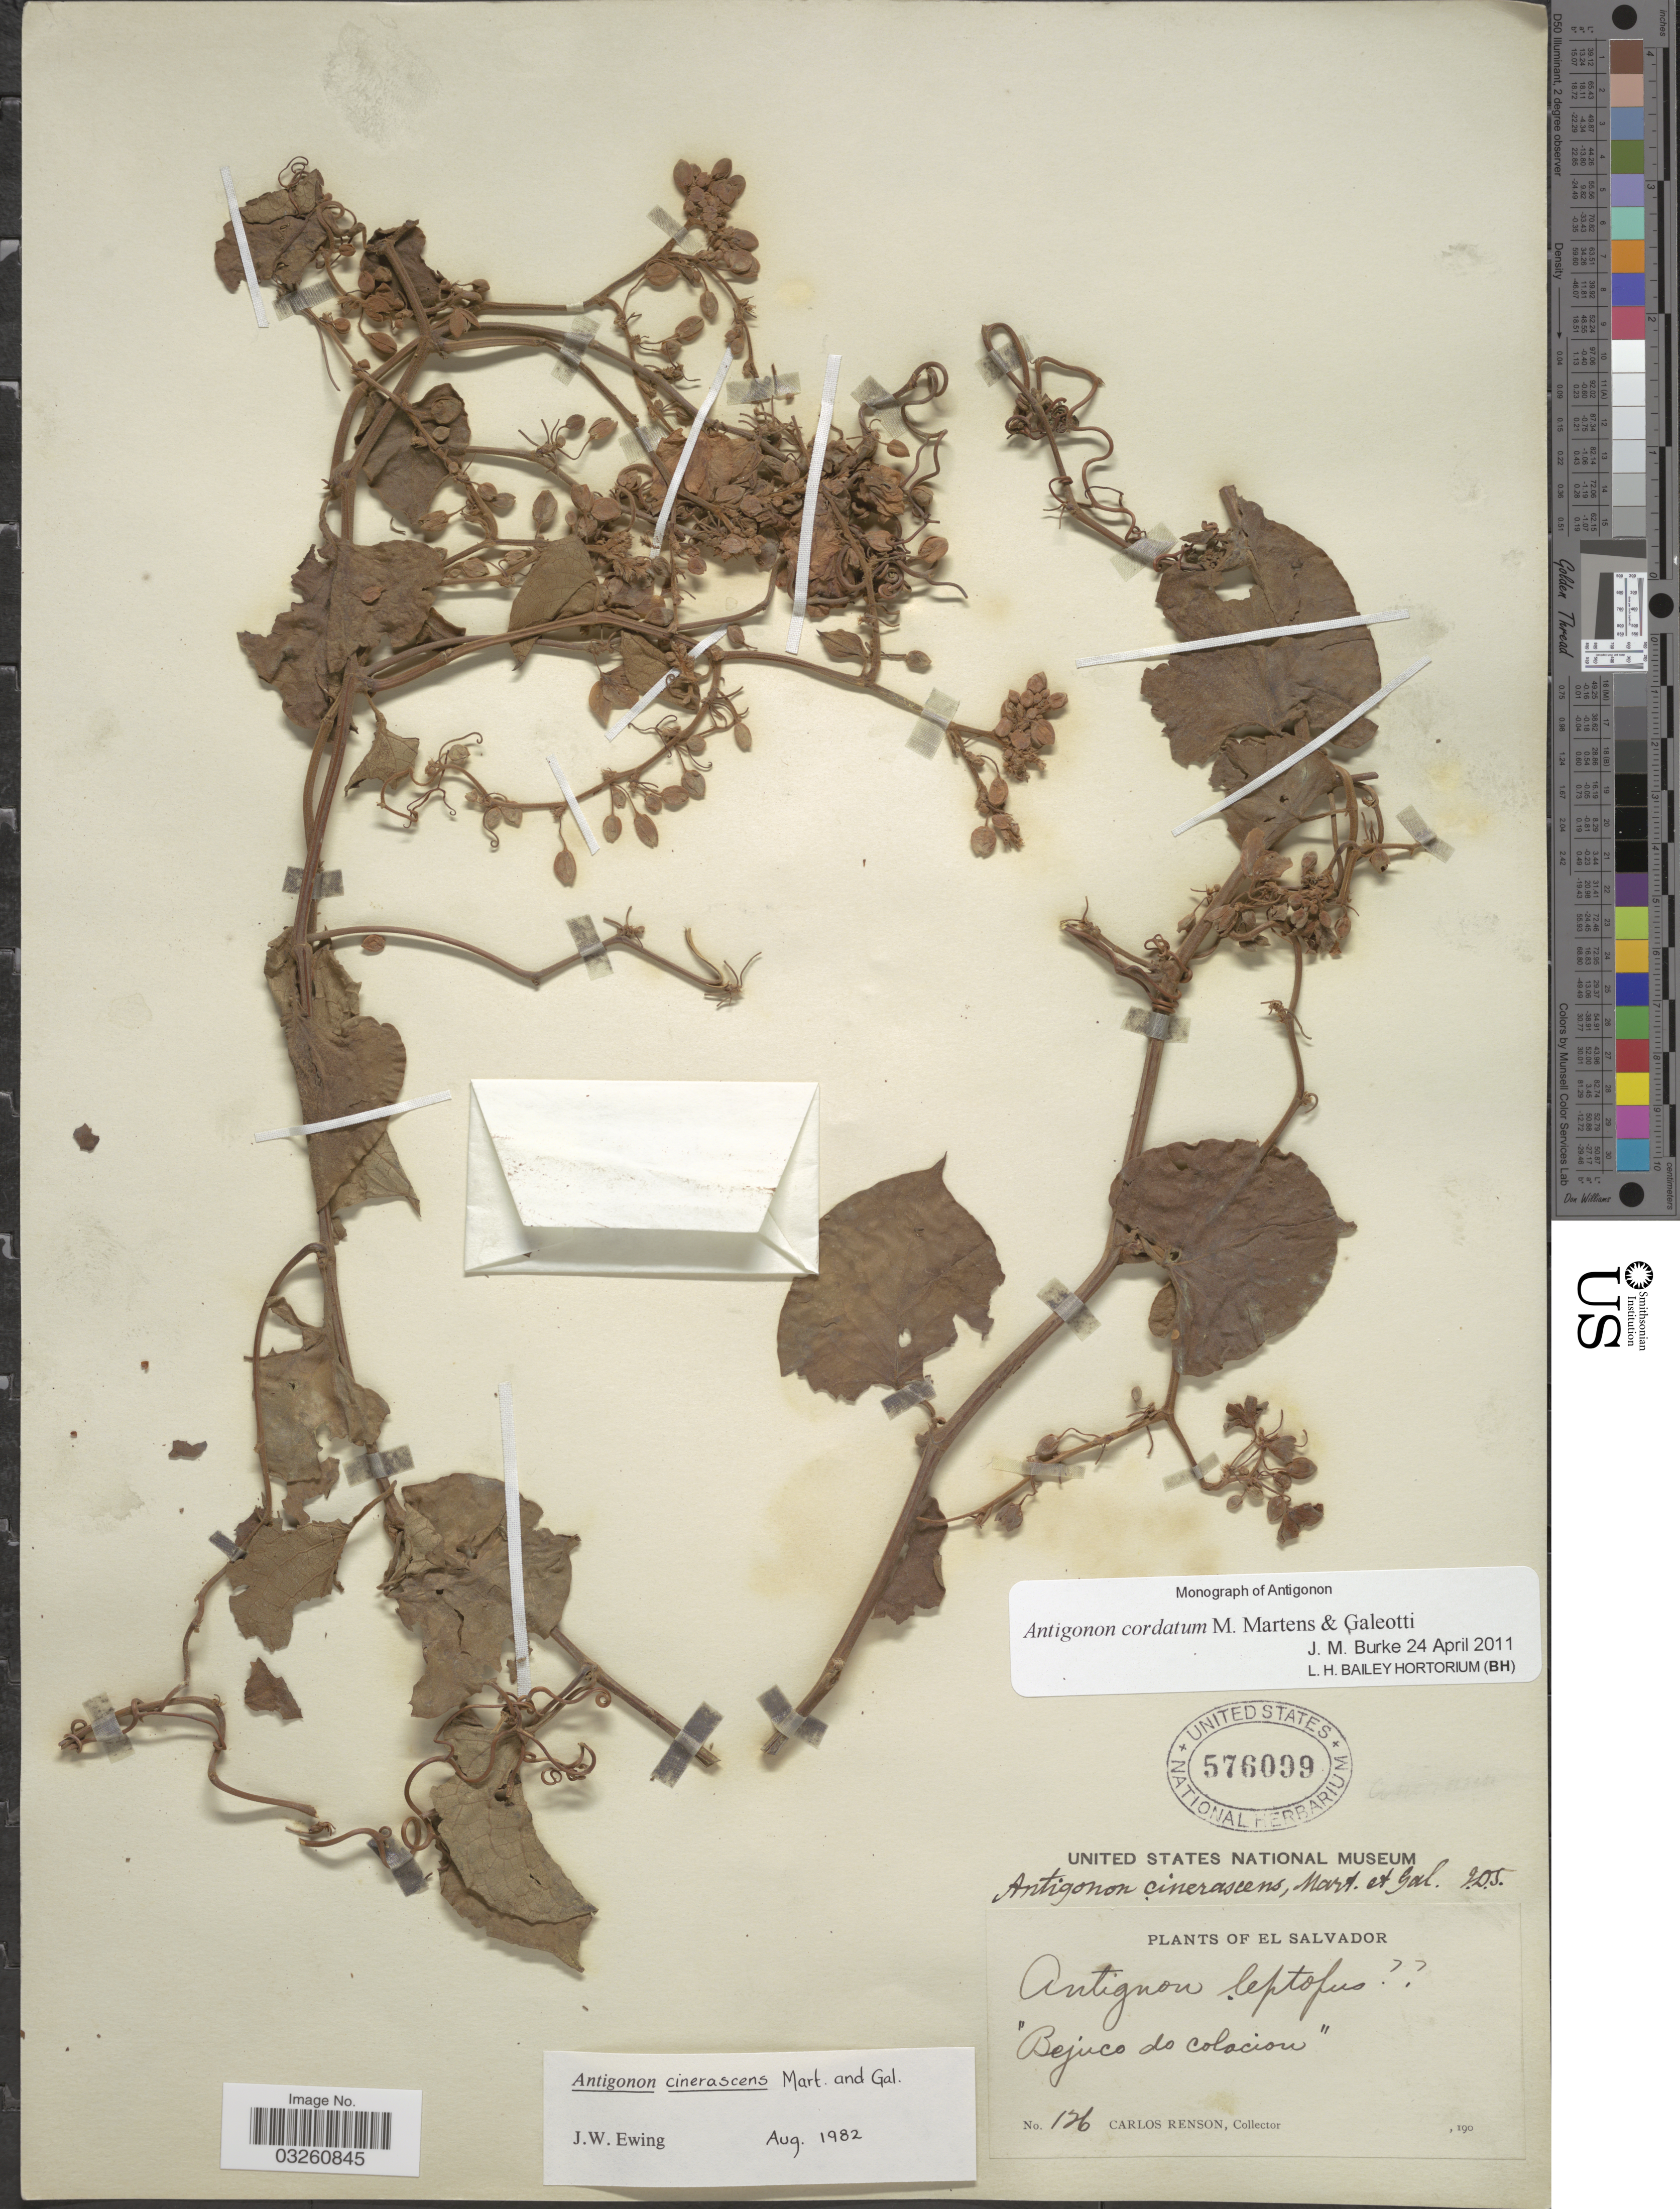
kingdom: Plantae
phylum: Tracheophyta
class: Magnoliopsida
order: Caryophyllales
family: Polygonaceae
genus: Antigonon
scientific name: Antigonon cordatum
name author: M. Martens & Galeotti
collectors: C. Renson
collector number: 176*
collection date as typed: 190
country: El Salvador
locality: Bejuco de colacion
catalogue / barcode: US 576099